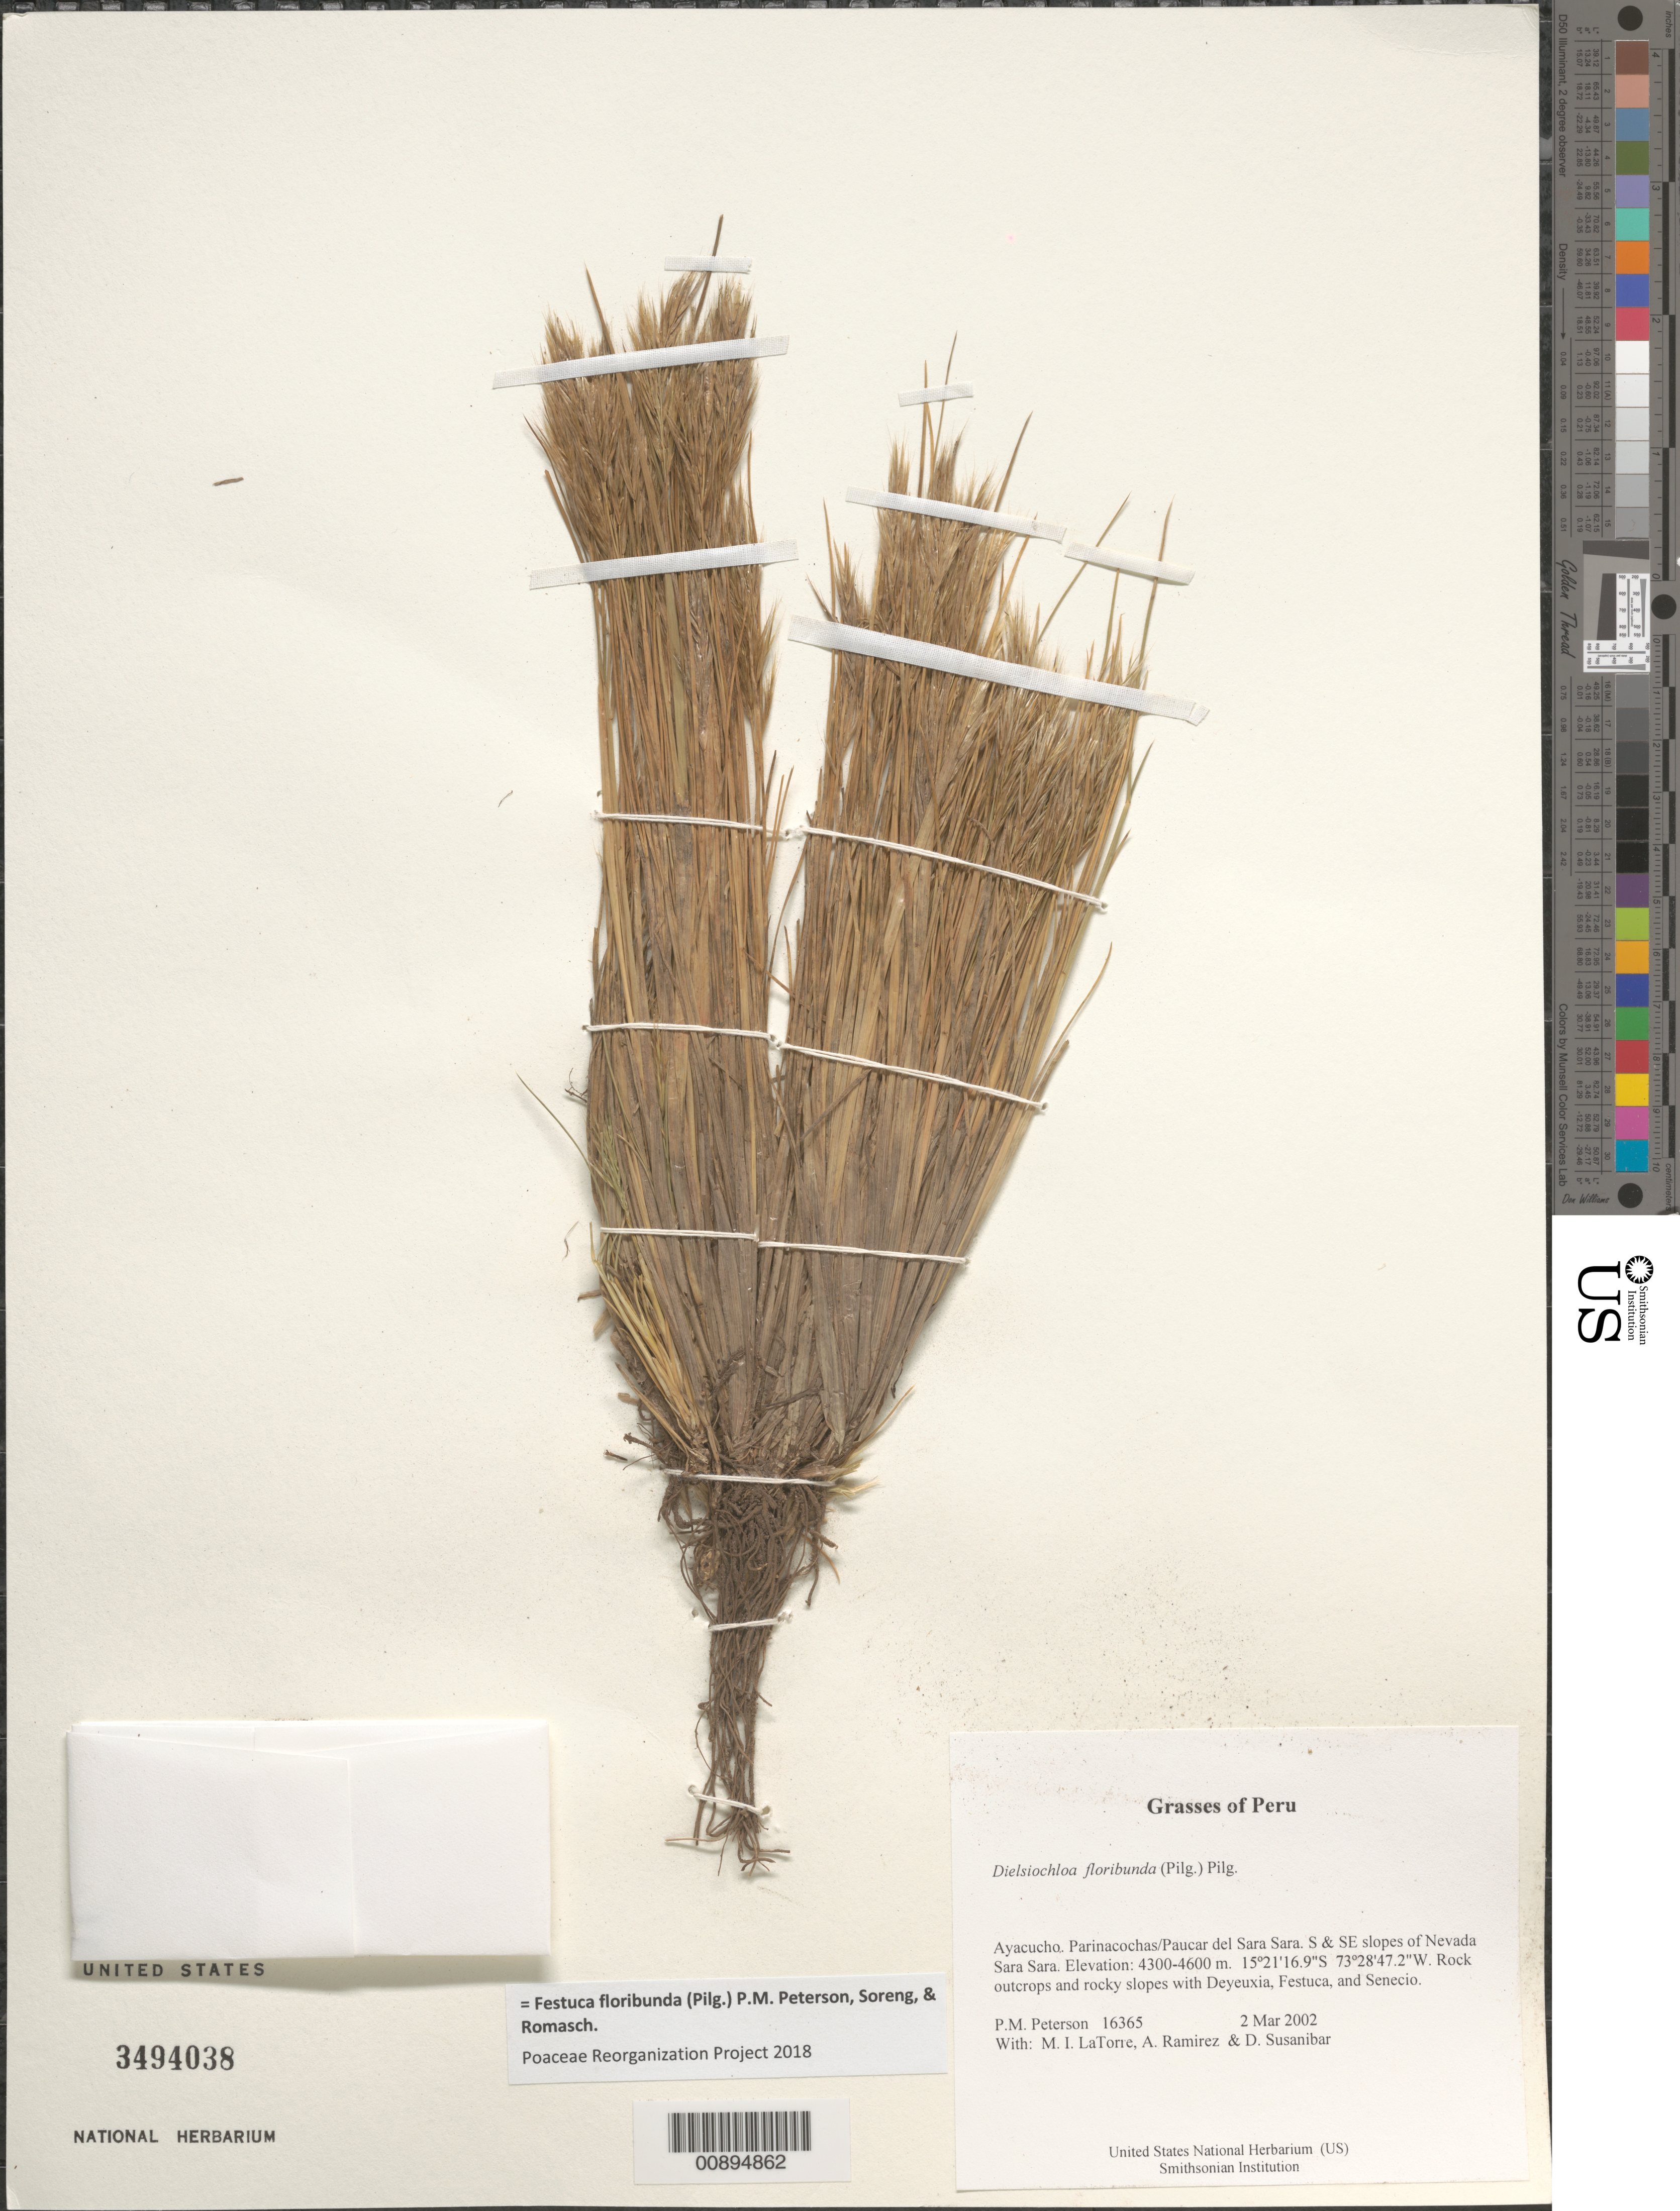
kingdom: Plantae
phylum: Tracheophyta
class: Liliopsida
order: Poales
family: Poaceae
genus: Festuca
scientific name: Festuca floribunda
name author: (Pilg.) P.M. Peterson et al.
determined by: Poaceae Reorganization Project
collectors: P. M. Peterson, M. I. La Torre, A. Ramírez & D. Susanibar Cruz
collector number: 16365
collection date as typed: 02 Mar 2002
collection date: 2002-03-02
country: Peru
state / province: Ayacucho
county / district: Parinacochas/Paucar del Sara Sara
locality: S & SE slopes of Nevada Sara Sara.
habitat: Rock outcrops and rocky slopes with ~Deyeuxia, Festuca, and Senecio~.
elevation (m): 4300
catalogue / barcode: US 3494038